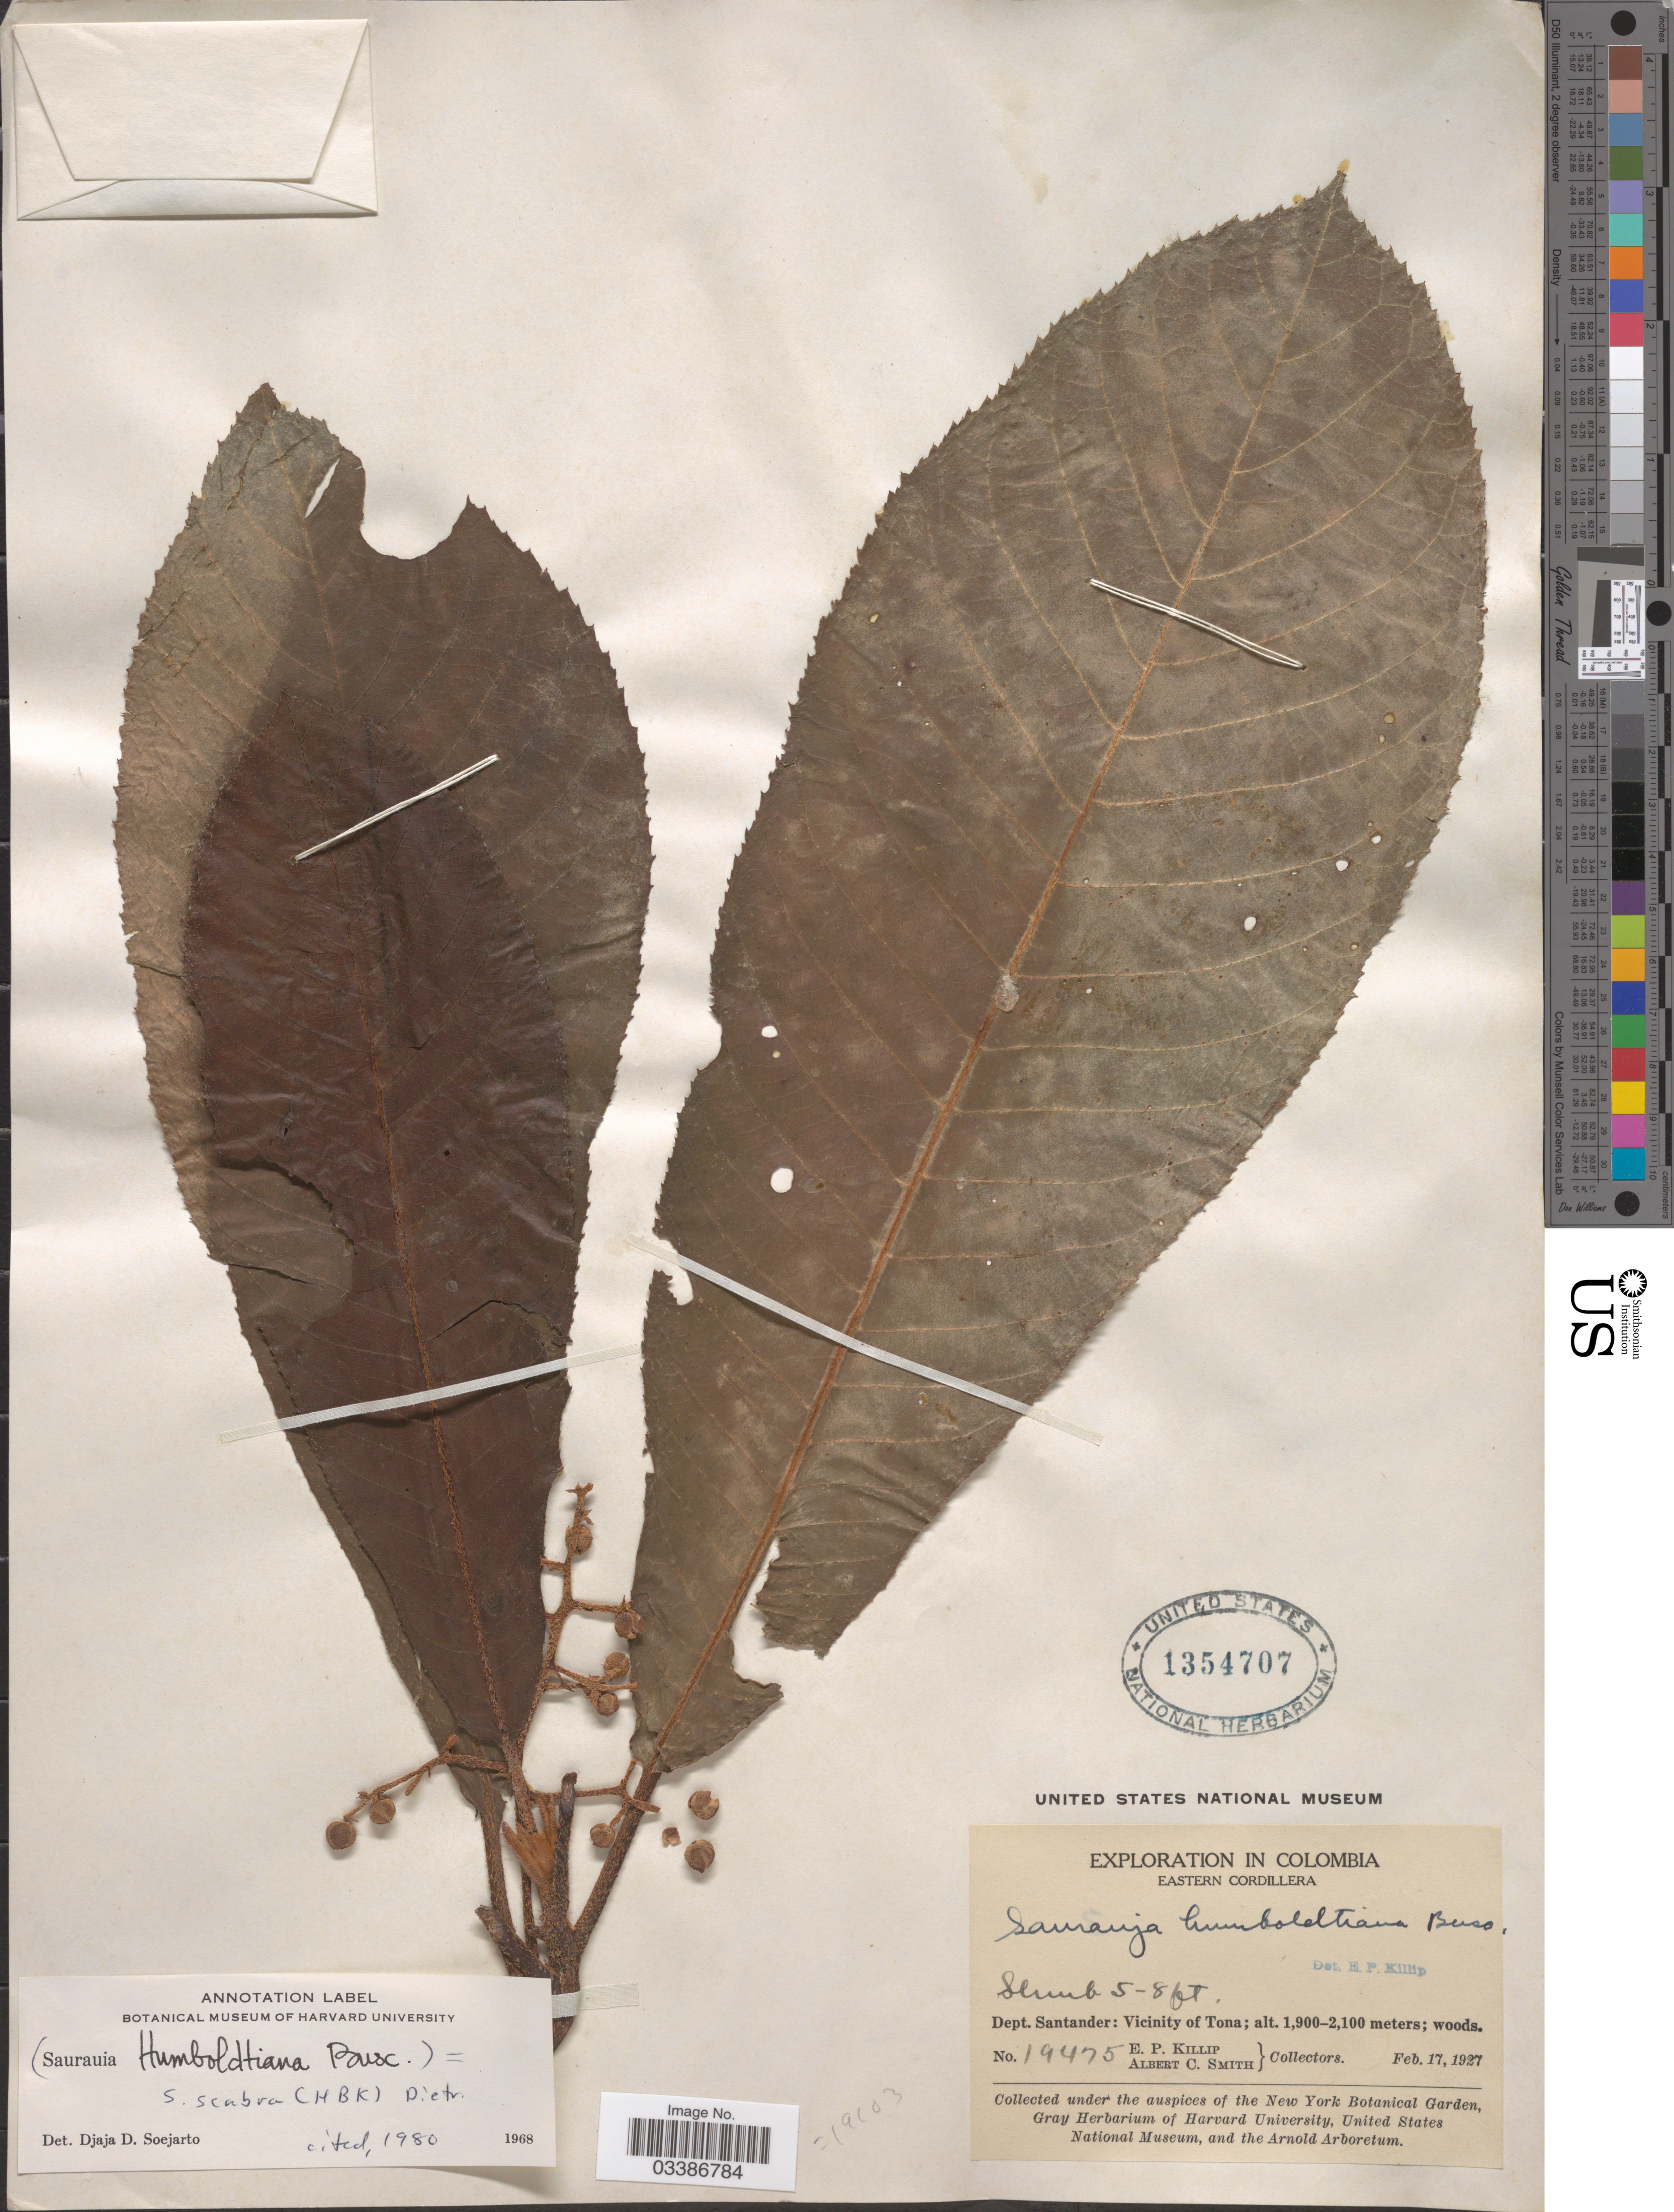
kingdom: Plantae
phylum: Tracheophyta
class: Magnoliopsida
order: Ericales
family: Actinidiaceae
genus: Saurauia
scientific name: Saurauia scabra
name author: (Kunth) D. Dietr.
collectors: E. P. Killip & A. C. Smith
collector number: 19475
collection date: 1927-02-17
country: Colombia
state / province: Santander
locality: Eastern Cordillera. Dept. Santander: Vicinity of Tona.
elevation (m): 1900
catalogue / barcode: US 1354707